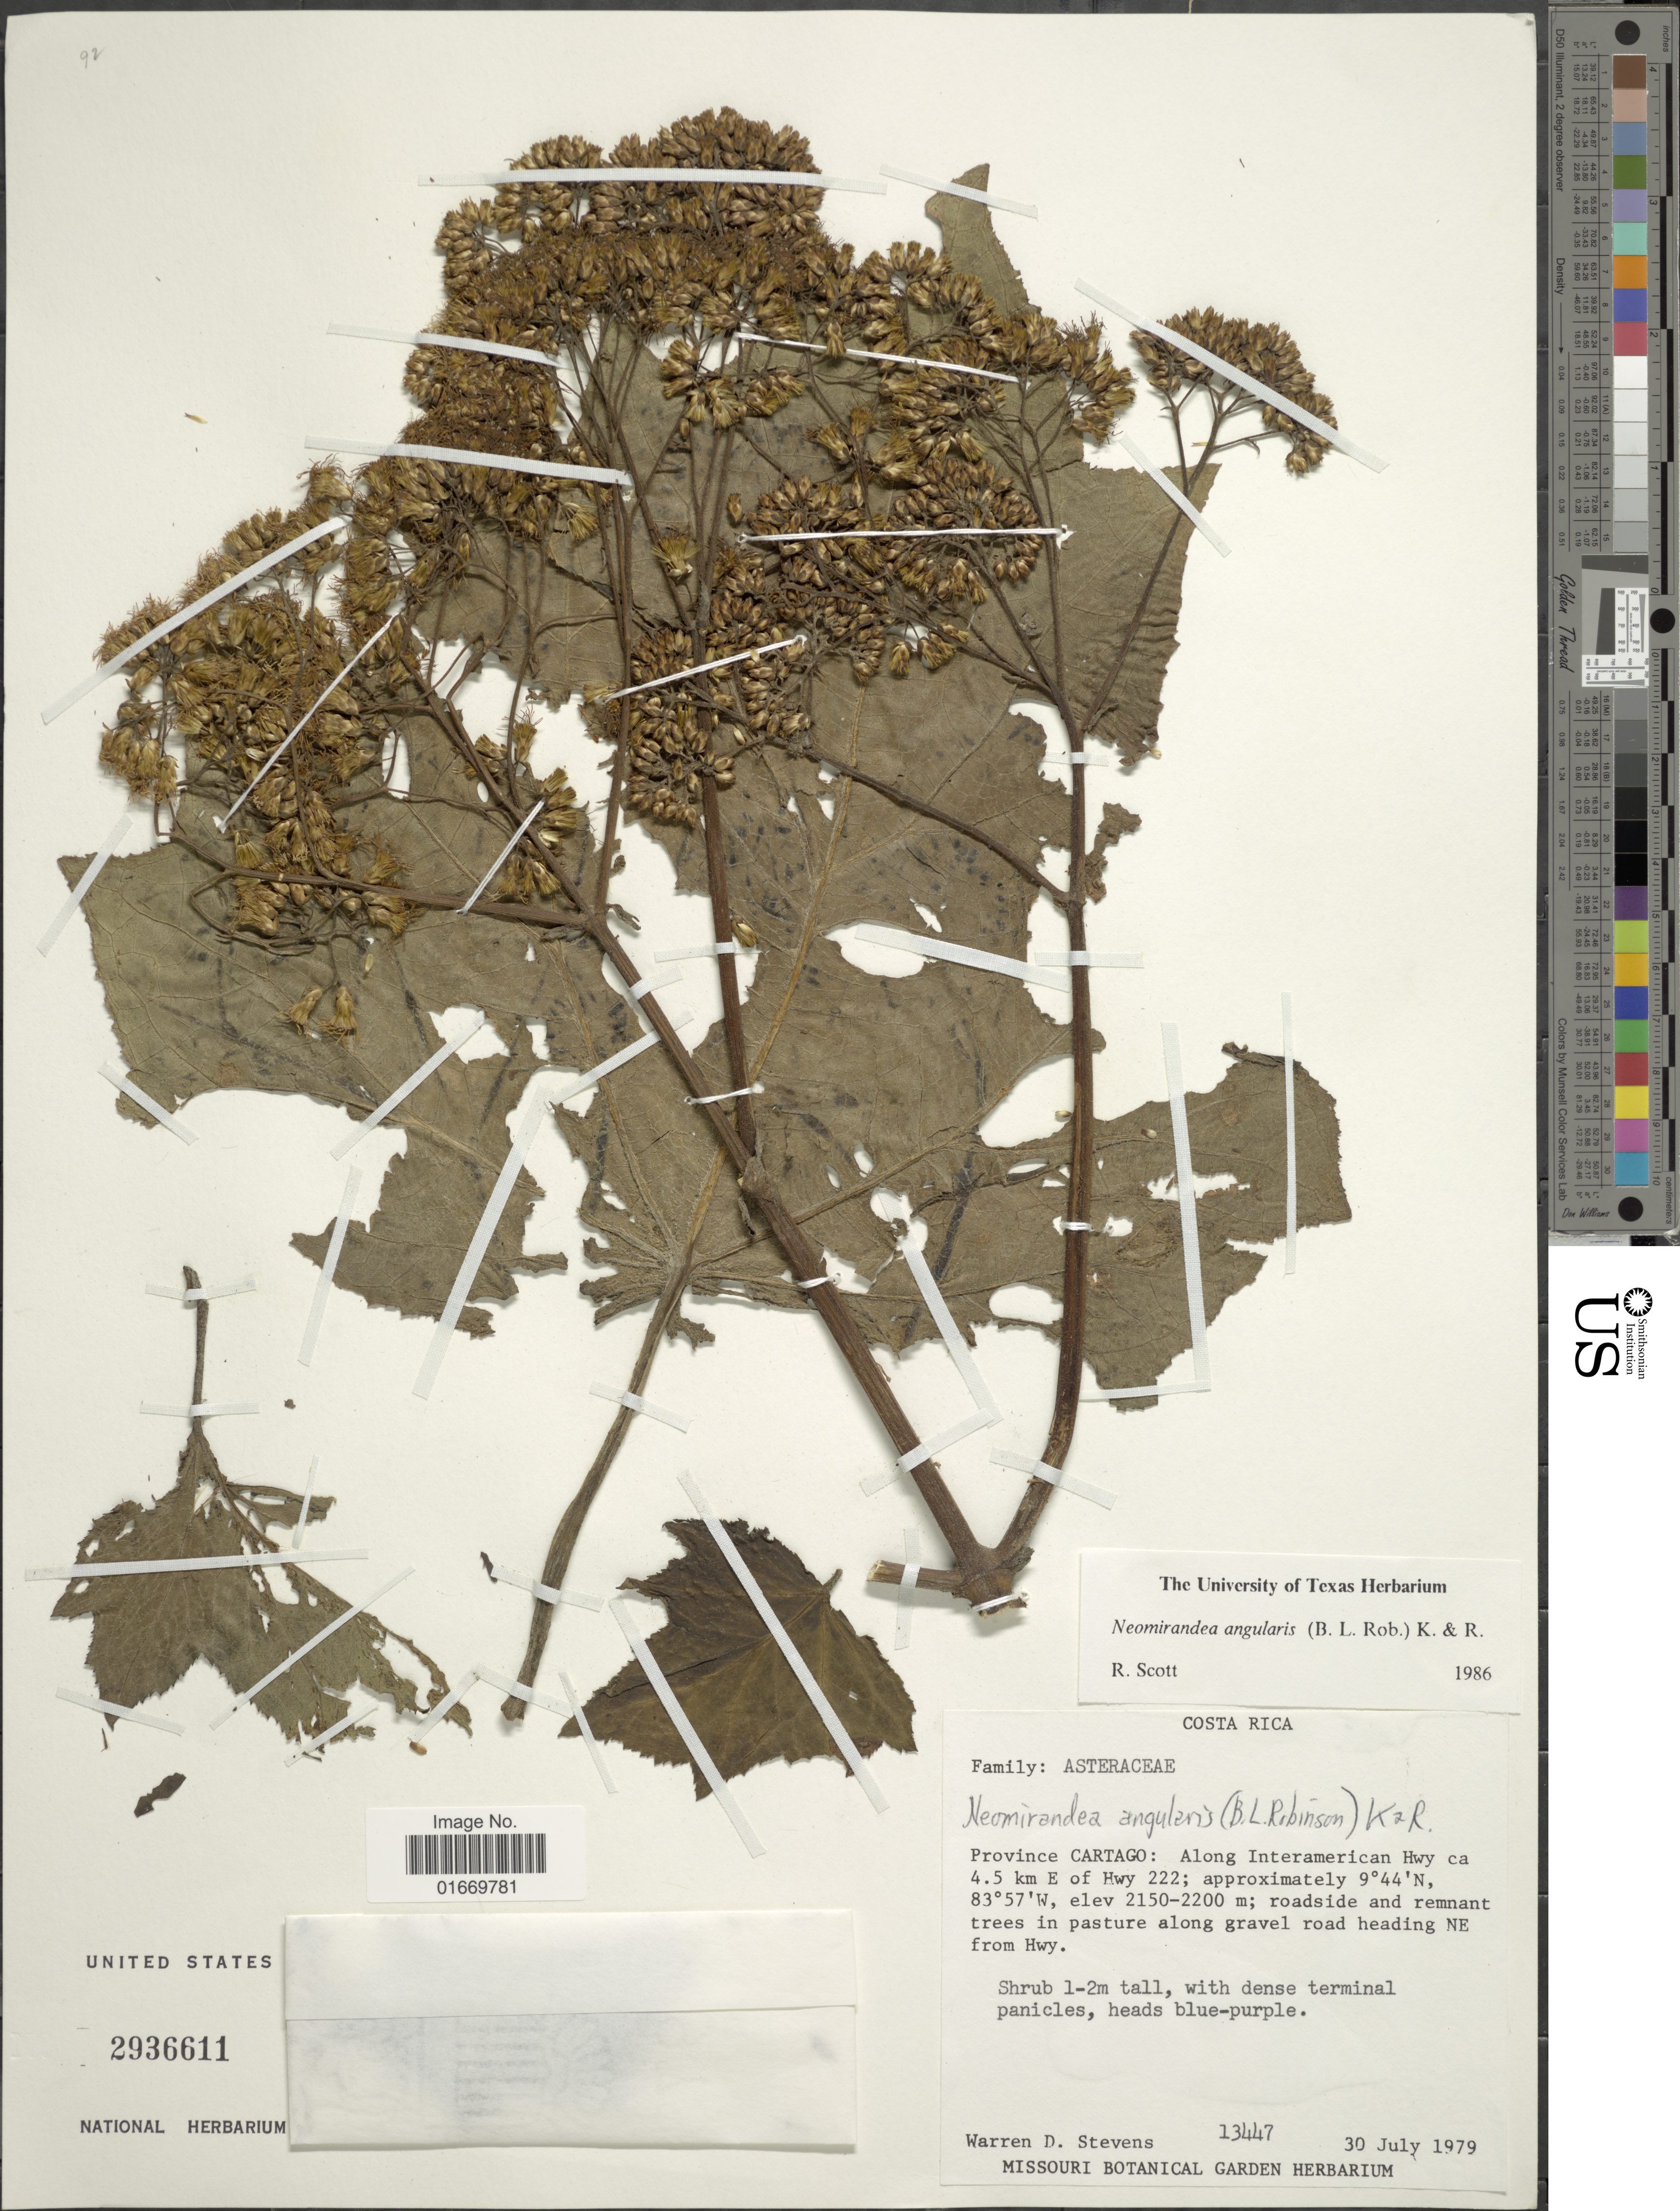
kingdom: Plantae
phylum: Tracheophyta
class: Magnoliopsida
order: Asterales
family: Asteraceae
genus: Neomirandea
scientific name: Neomirandea angularis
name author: (B.L. Rob.) R.M. King & H. Rob.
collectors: W. D. Stevens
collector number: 13447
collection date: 1979-07-30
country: Costa Rica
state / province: Cartago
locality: Costa Rica. Province: Along Interameican Hwy ca 4.5 km E. of Hwy 222; roadside and remnant trees in pasture along gravel road heading NE from HWy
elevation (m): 2150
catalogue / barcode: US 2936611